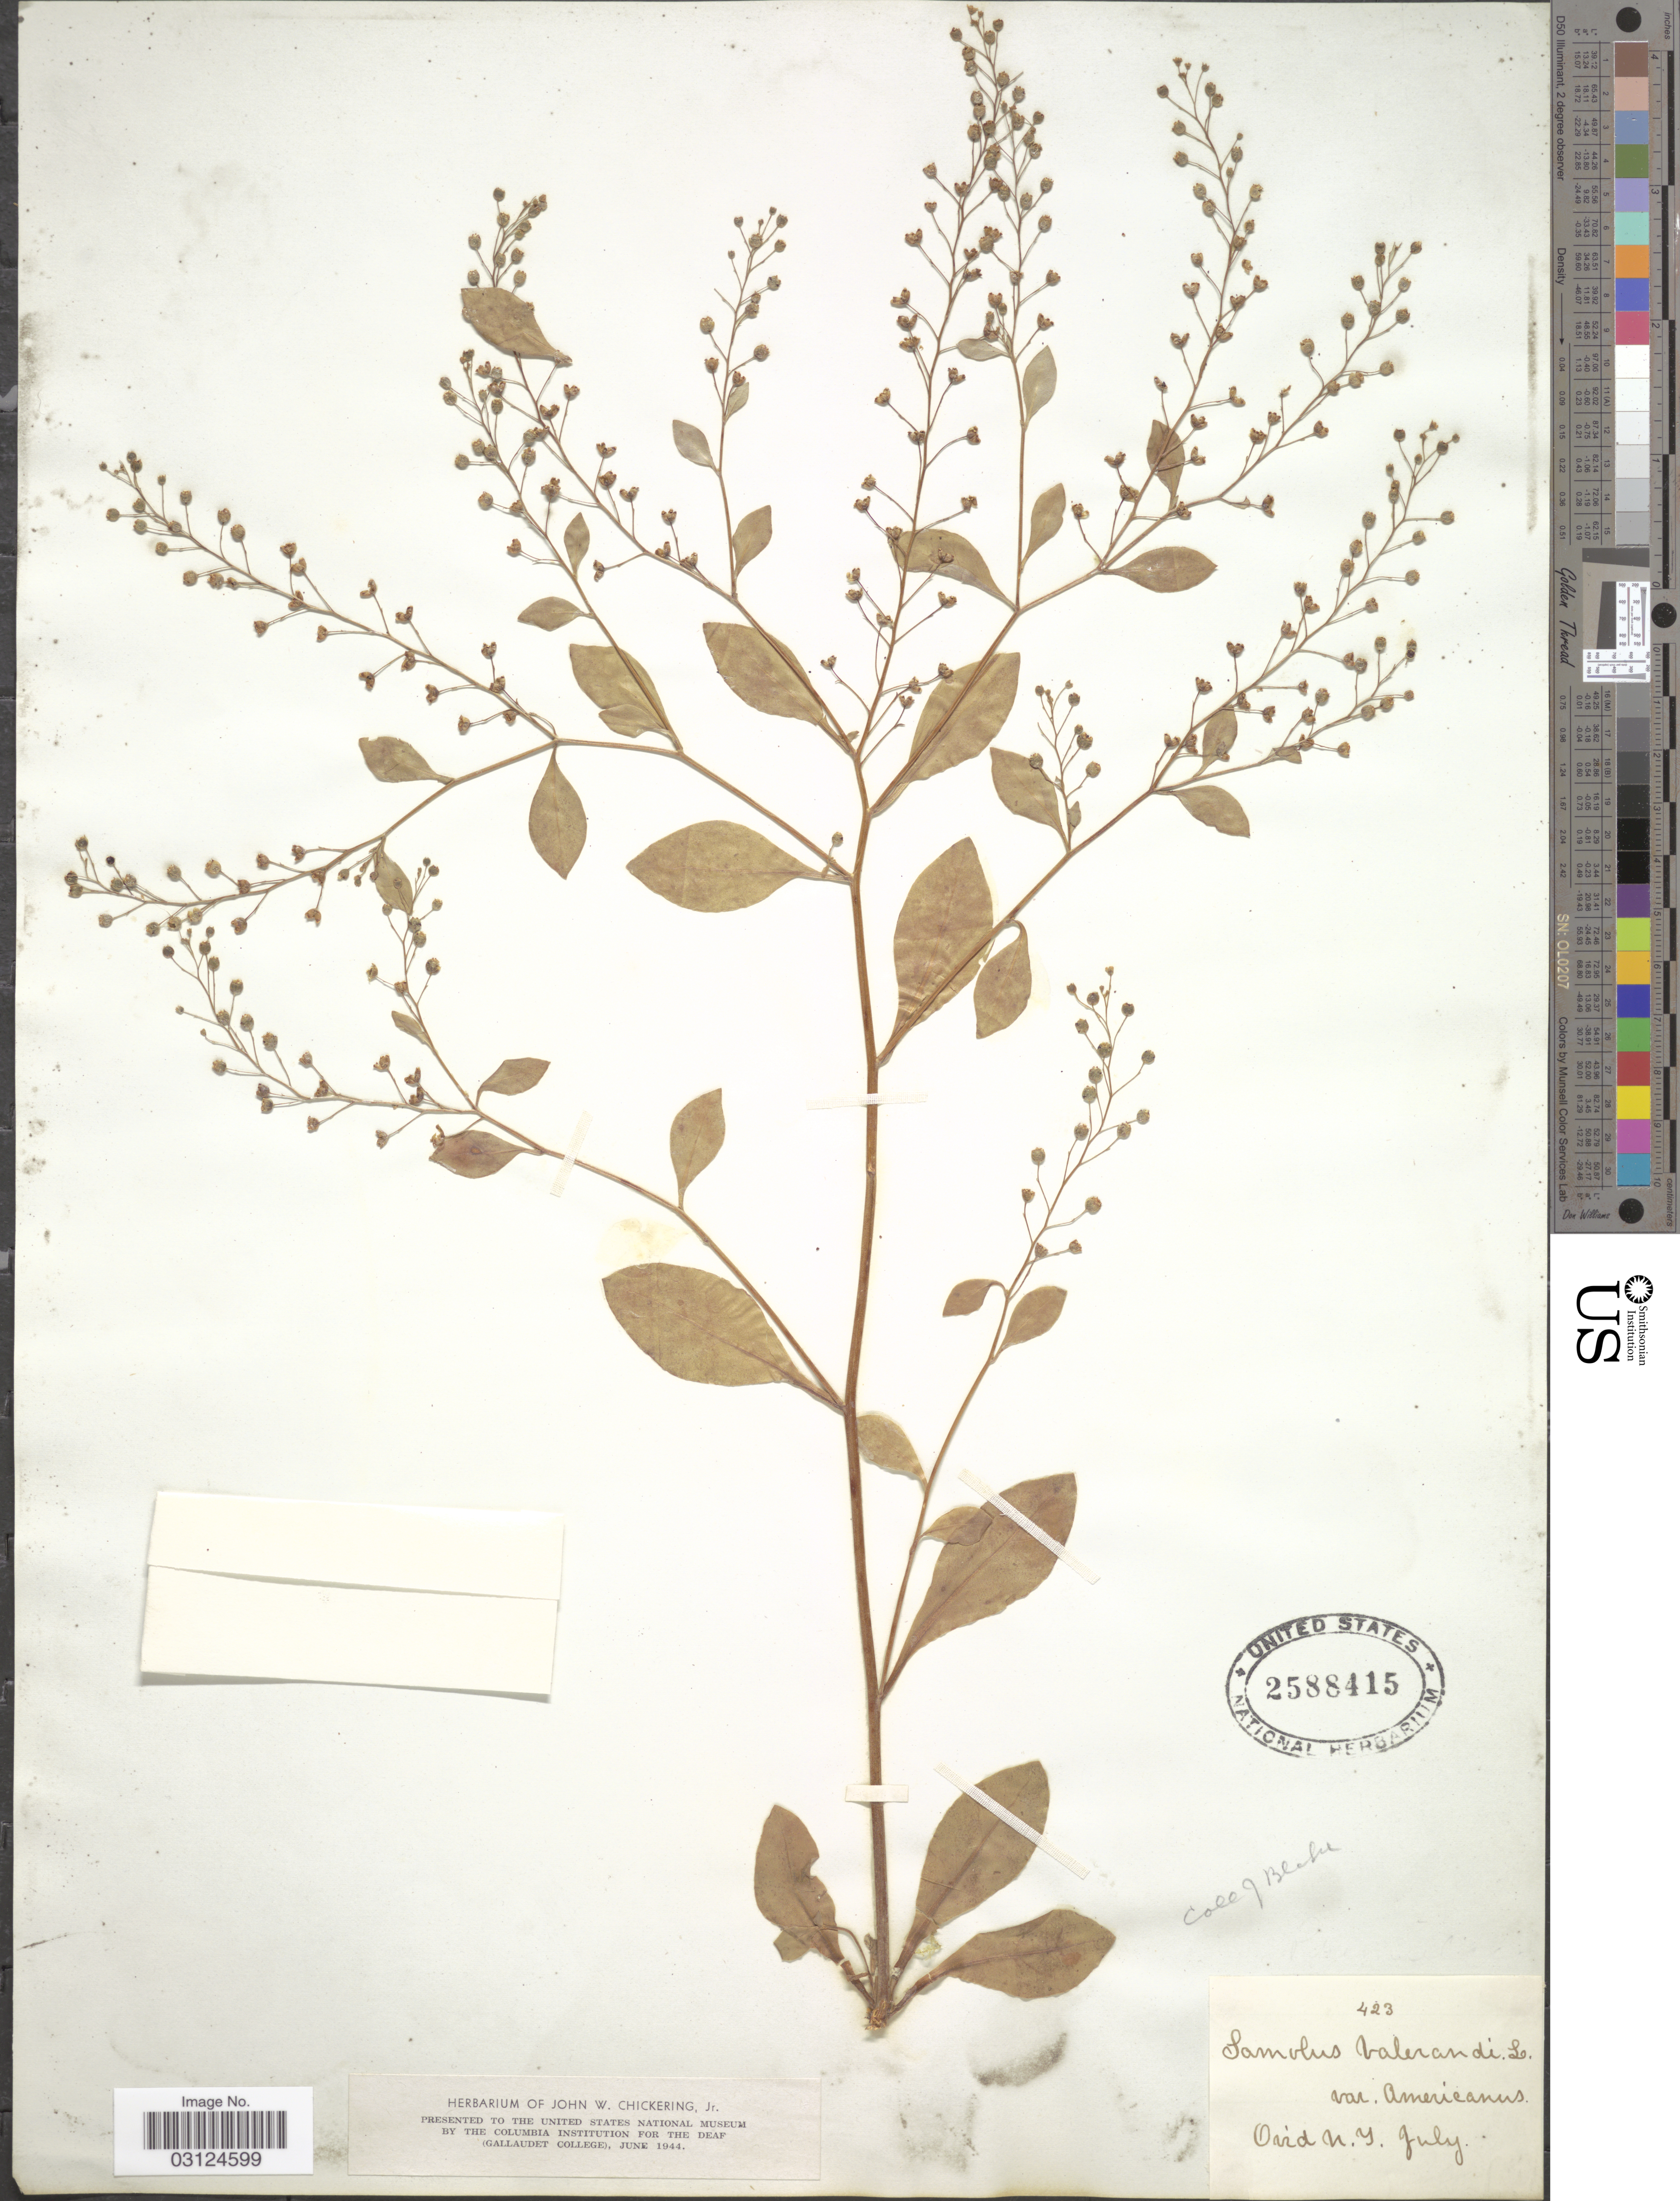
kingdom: Plantae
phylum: Tracheophyta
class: Magnoliopsida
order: Ericales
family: Primulaceae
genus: Samolus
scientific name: Samolus valerandi var. americanus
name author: A. Gray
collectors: J. Blake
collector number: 423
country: United States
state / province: New York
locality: Ovid.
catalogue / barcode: US 2588415